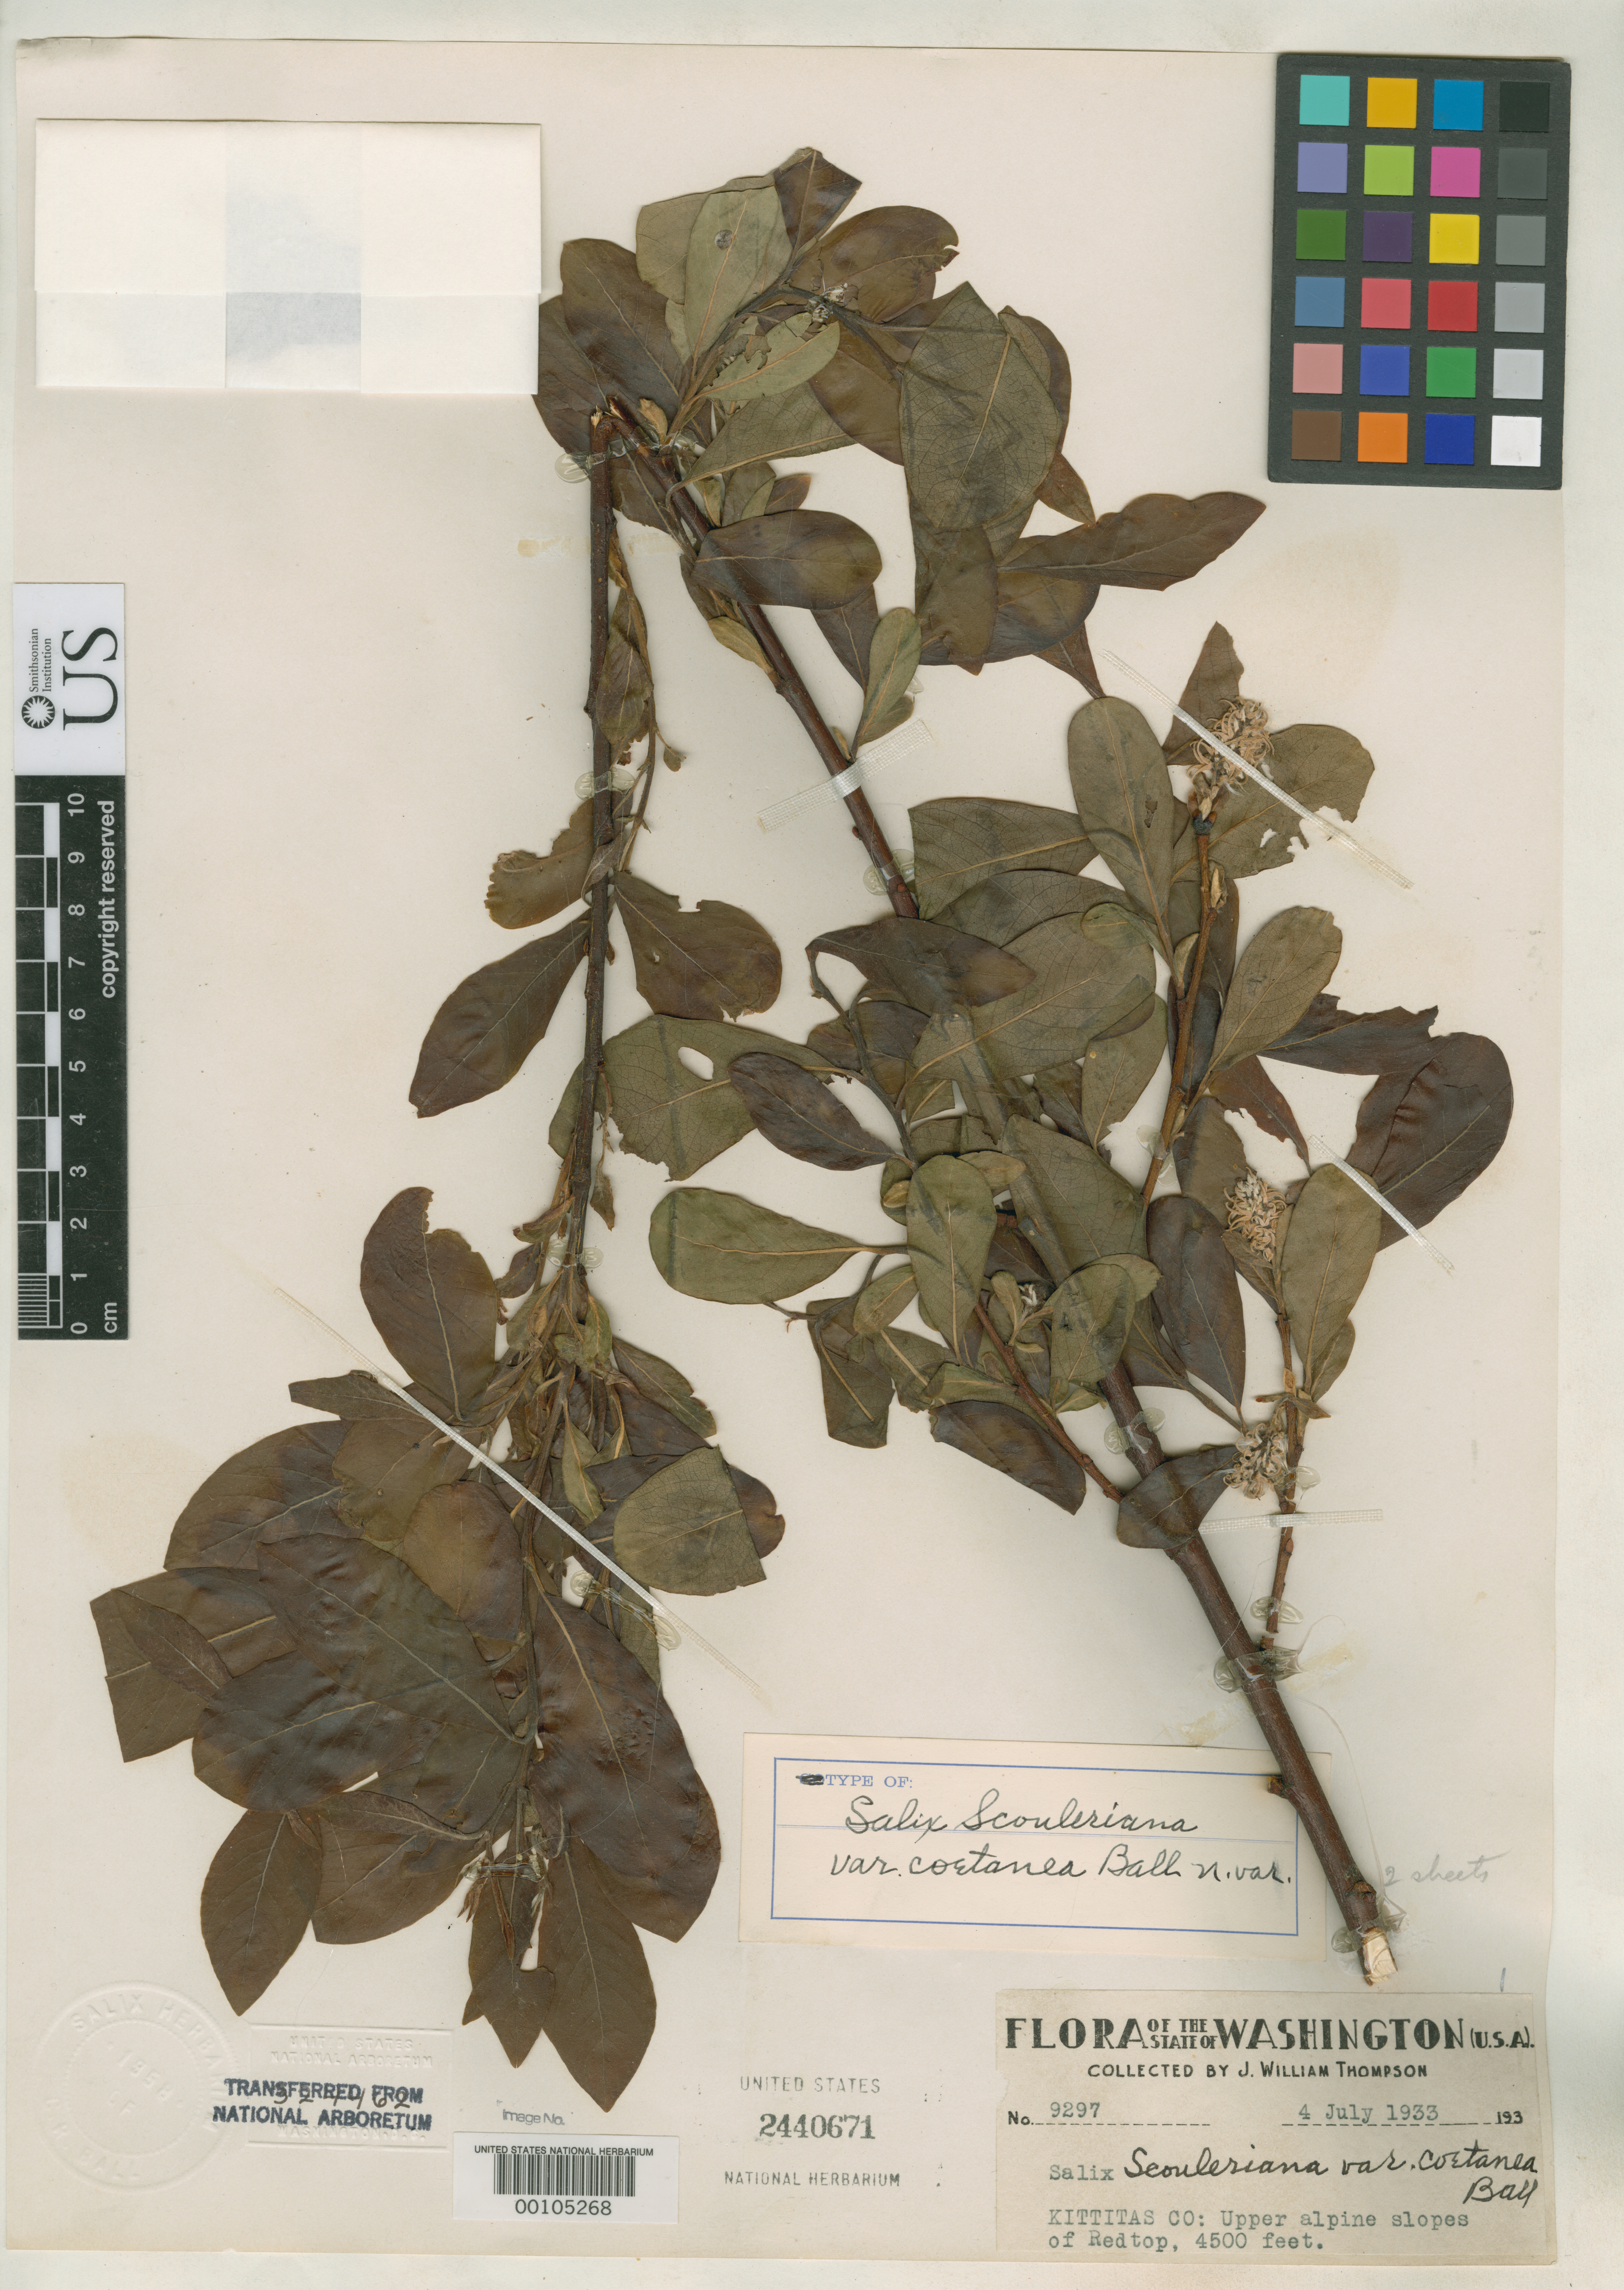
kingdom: Plantae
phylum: Tracheophyta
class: Magnoliopsida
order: Malpighiales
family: Salicaceae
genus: Salix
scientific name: Salix scouleriana var. coetanea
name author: C.R. Ball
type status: Syntype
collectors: J. W. Thompson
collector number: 9297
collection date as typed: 04 Jul 1933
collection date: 1933-07-04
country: United States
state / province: Washington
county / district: Kittitas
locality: Upper alpine slopes of Redtop.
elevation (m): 1372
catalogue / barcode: US 2440671